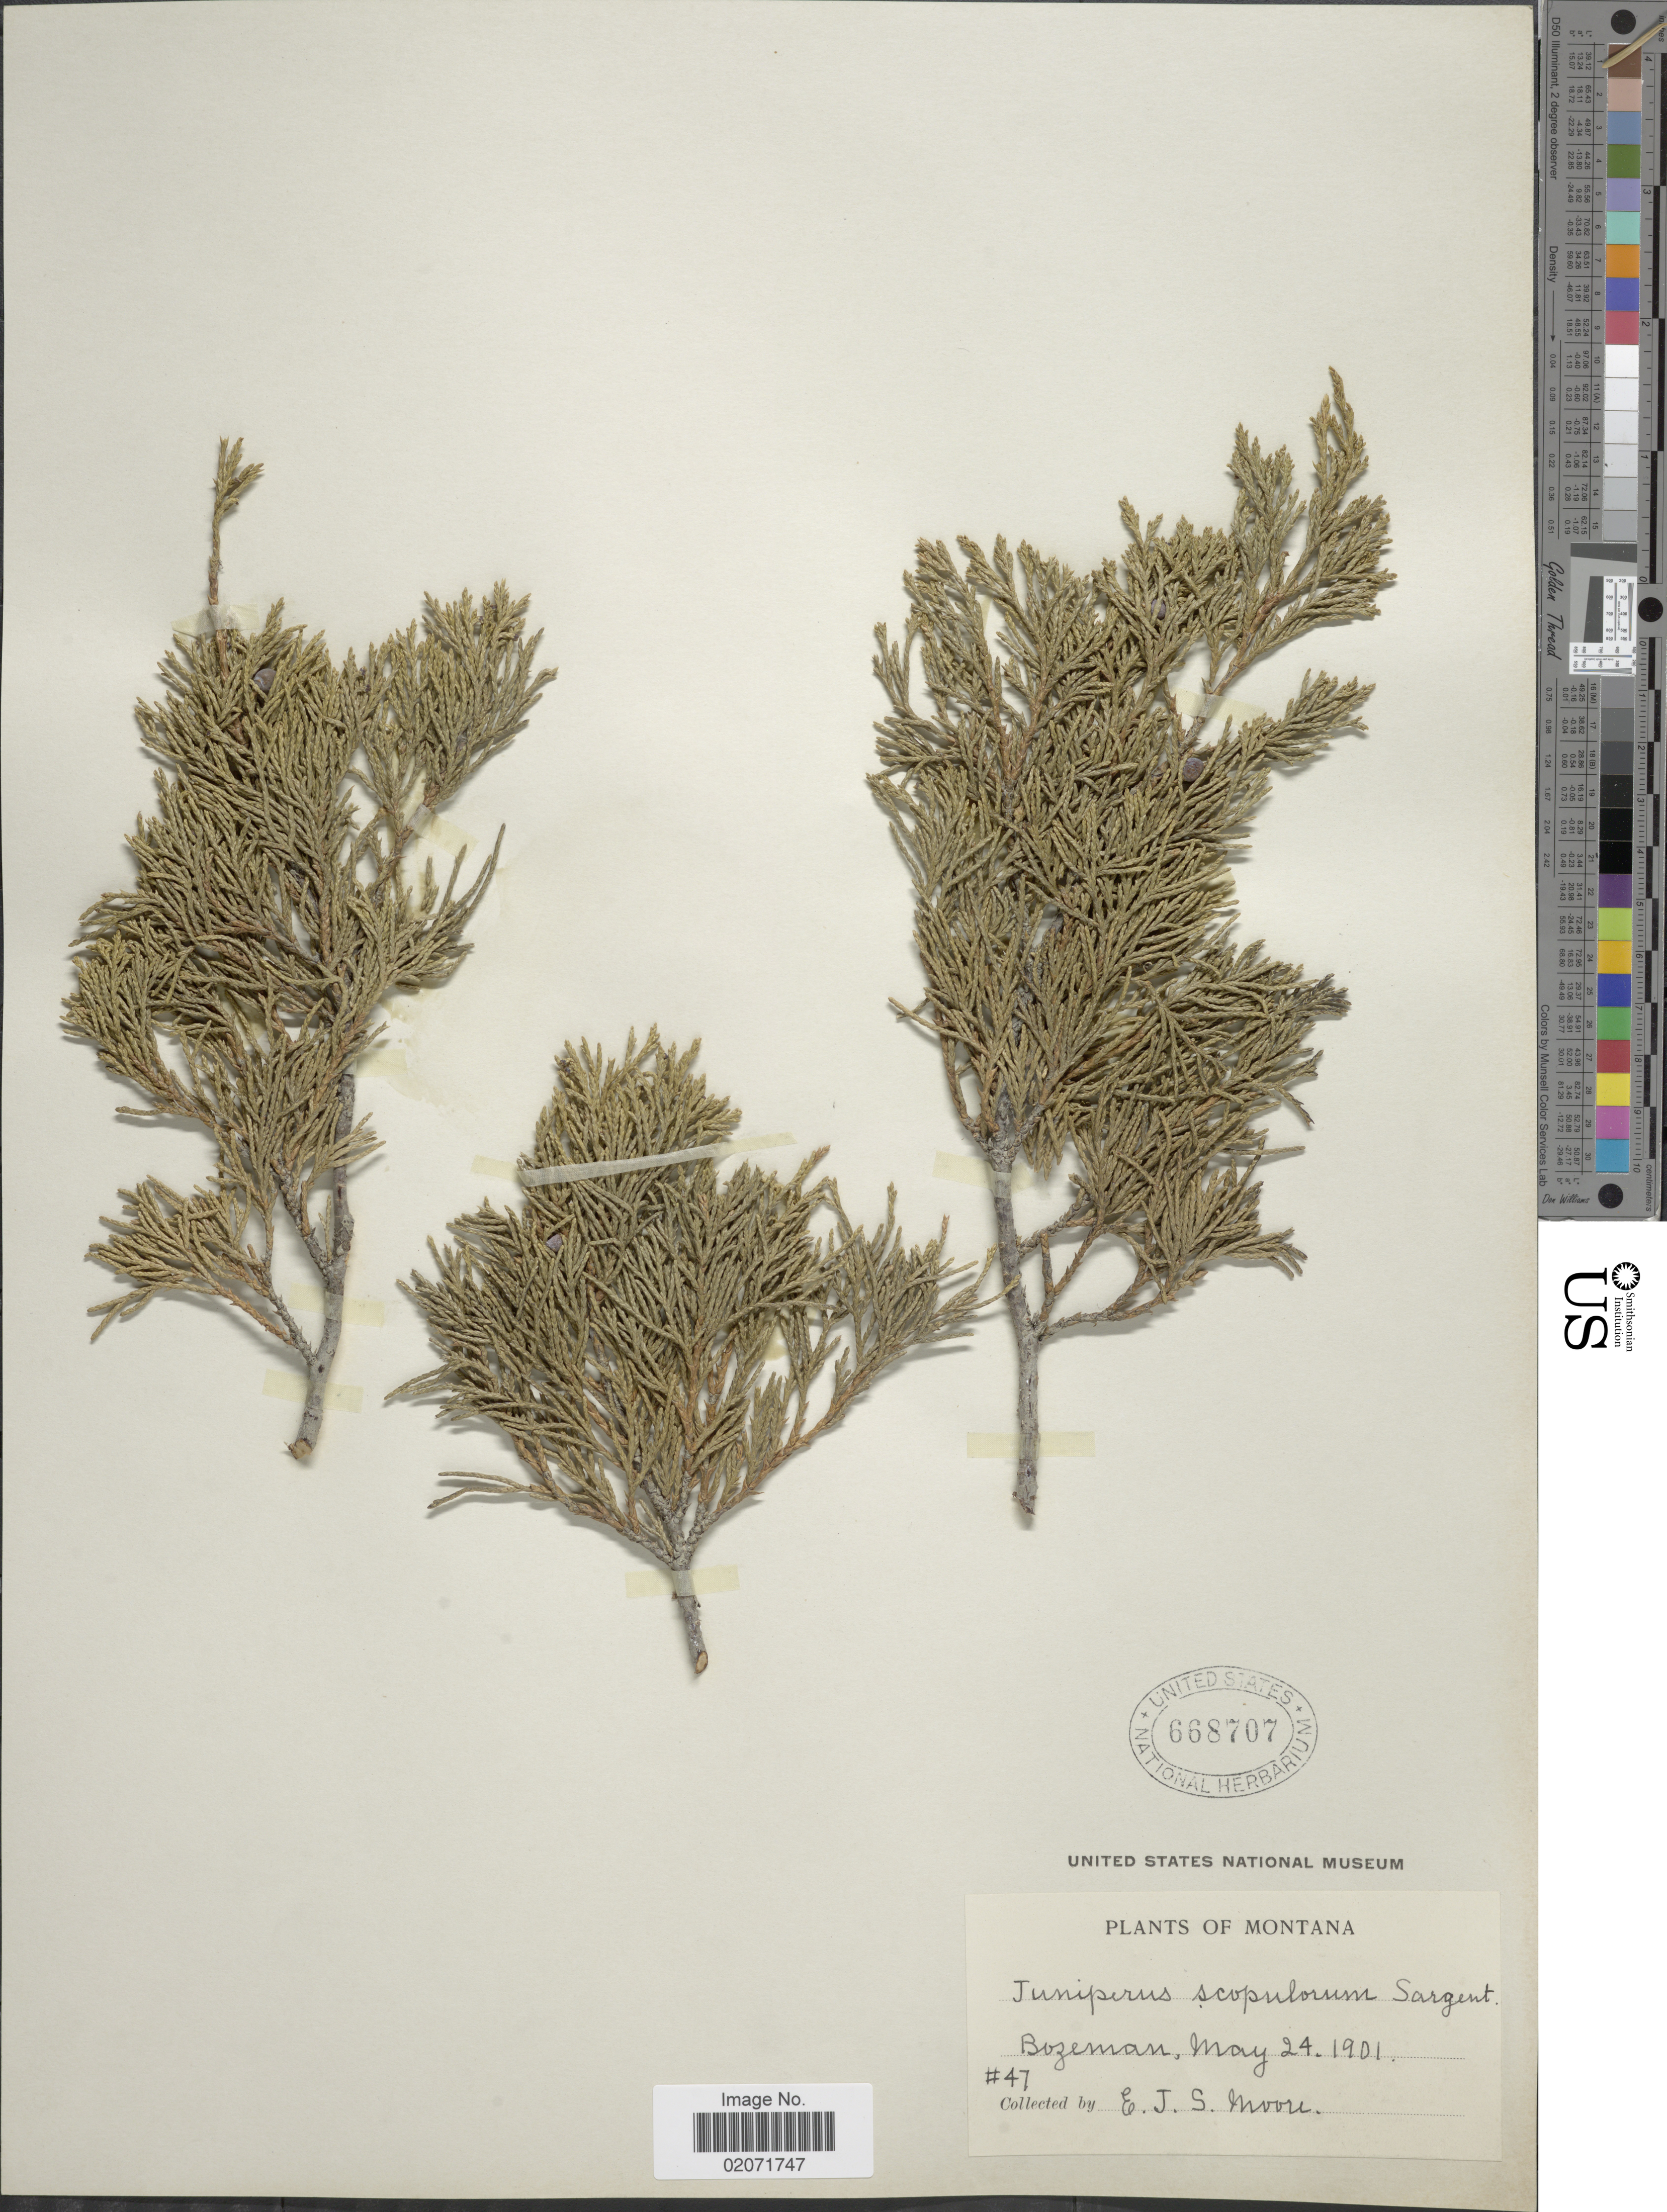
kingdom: Plantae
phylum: Tracheophyta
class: Pinopsida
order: Pinales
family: Cupressaceae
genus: Juniperus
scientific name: Juniperus scopulorum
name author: Sarg.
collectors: E. Moore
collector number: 47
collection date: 1901-05-24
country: United States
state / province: Montana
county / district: Gallatin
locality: Bozeman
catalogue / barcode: US 668707